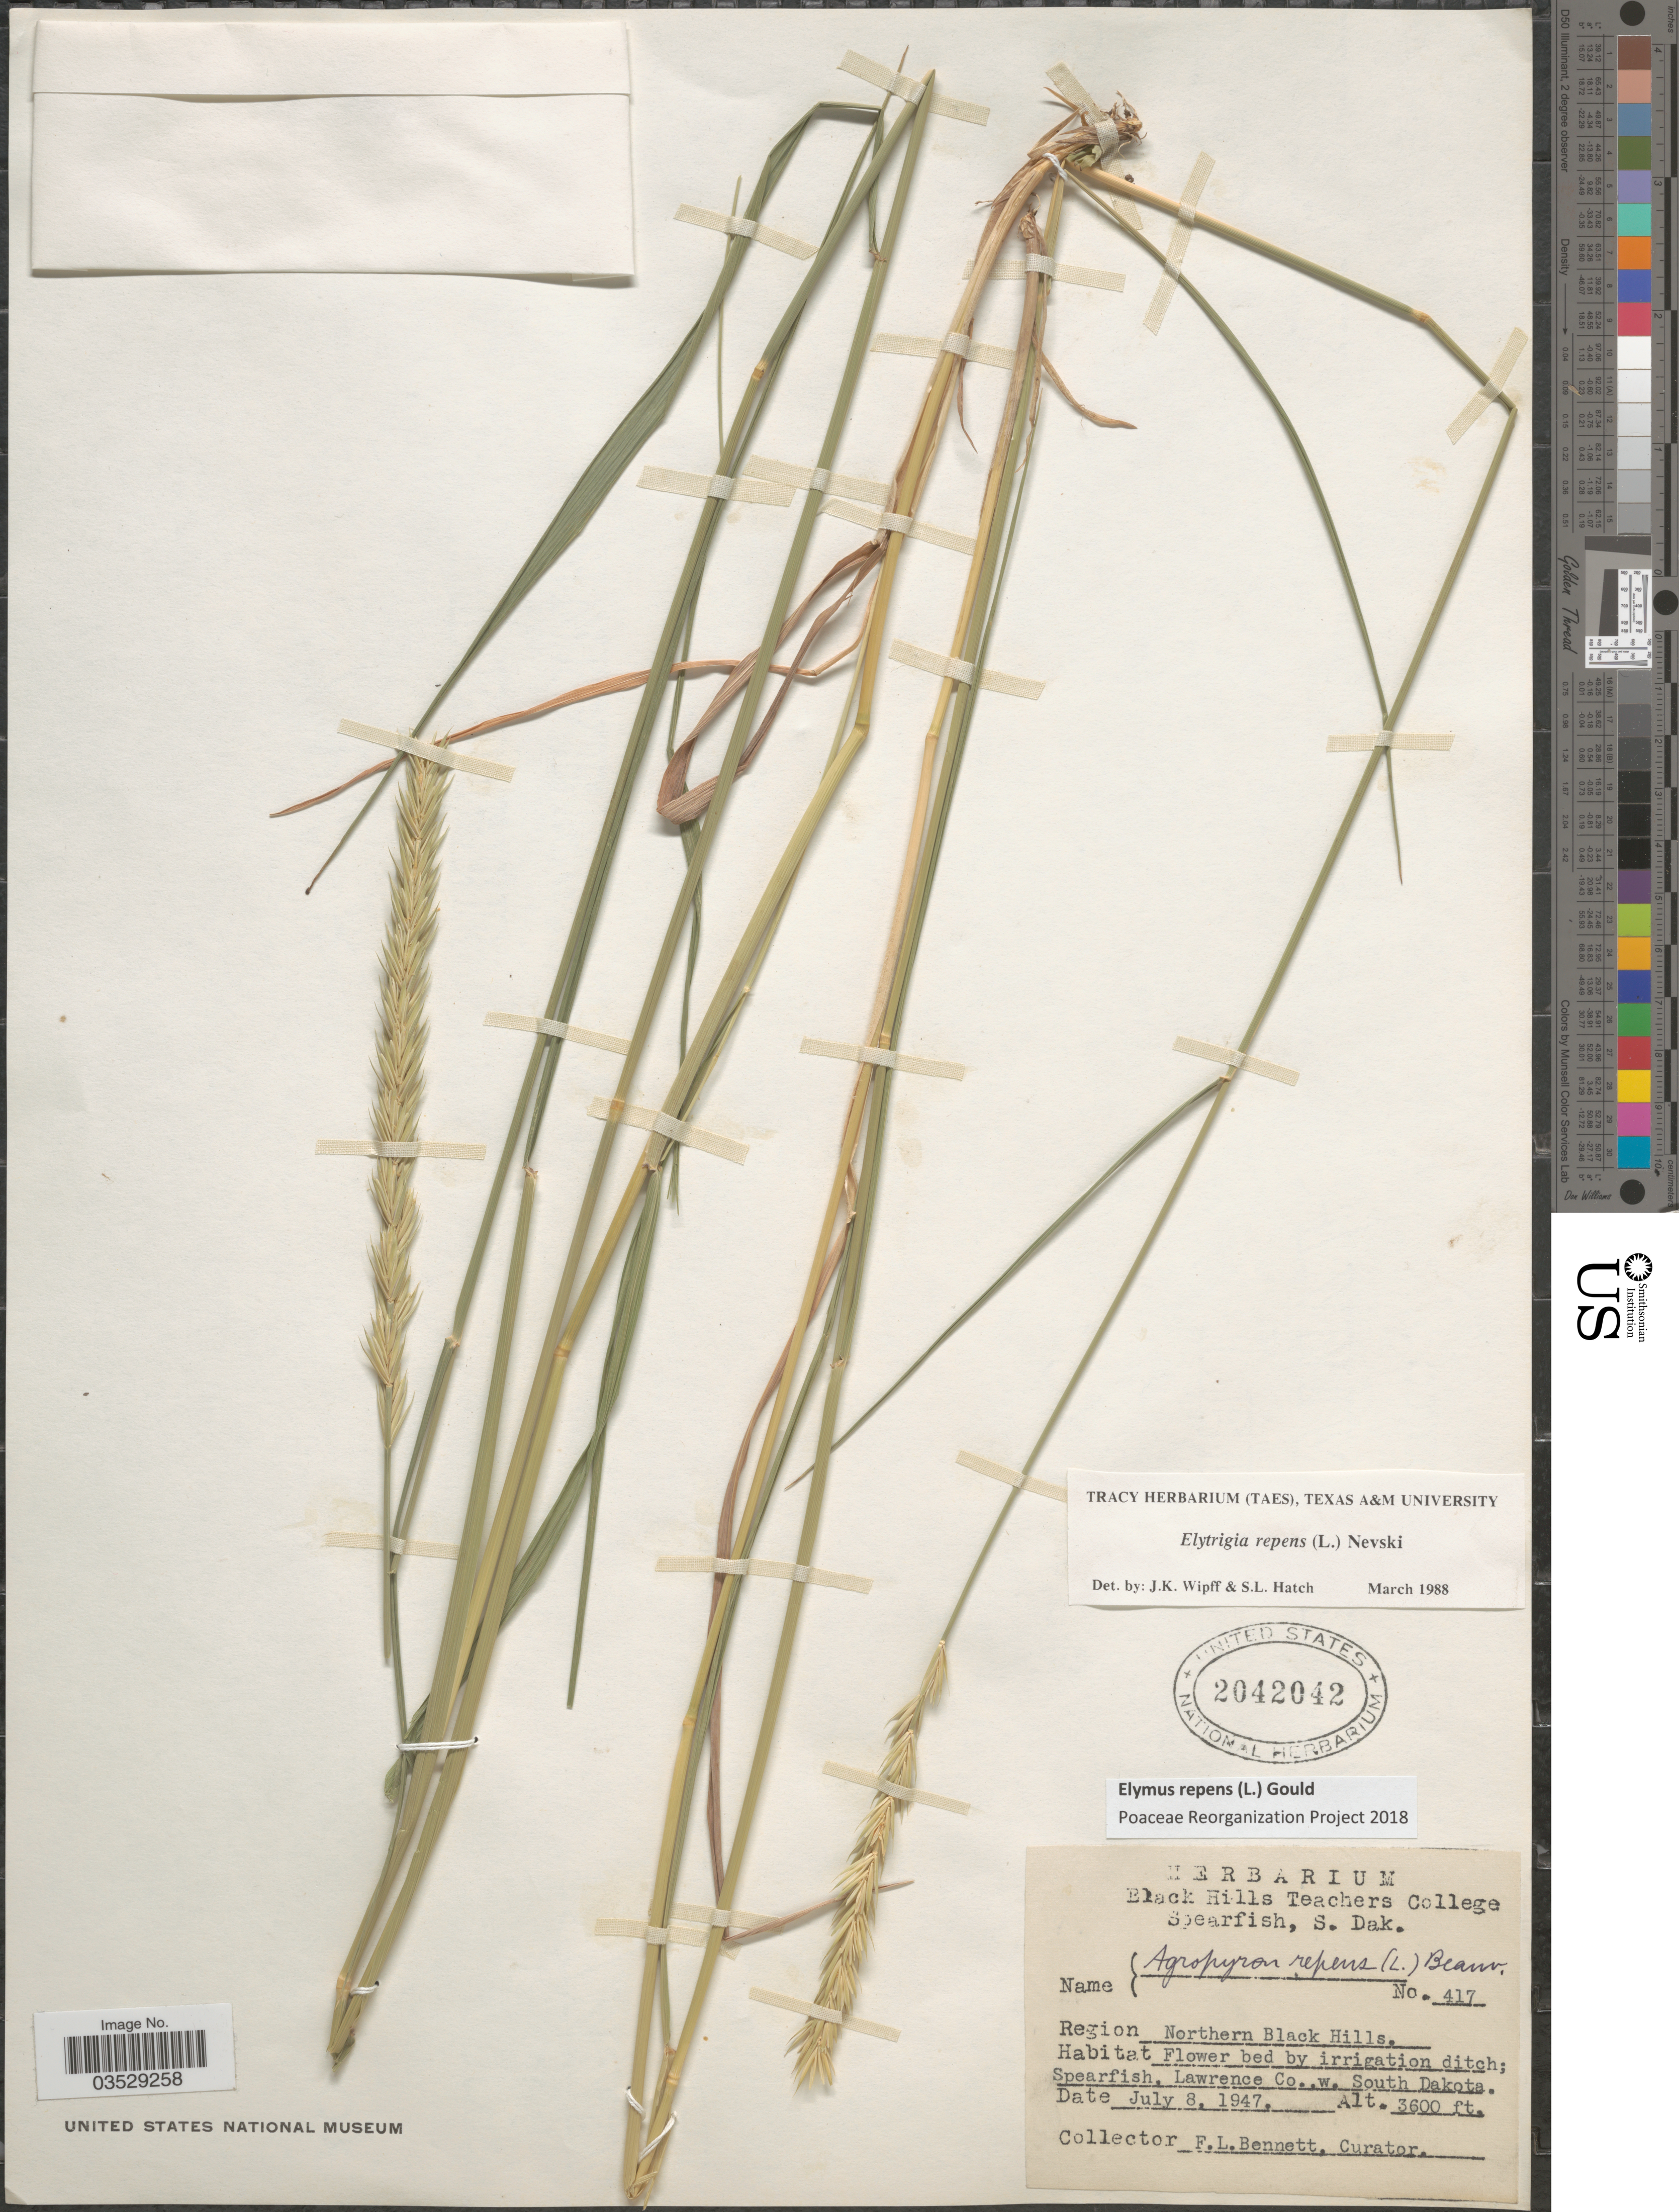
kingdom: Plantae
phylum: Tracheophyta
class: Liliopsida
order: Poales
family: Poaceae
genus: Elymus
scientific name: Elymus repens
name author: (L.) Gould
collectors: F. Bennett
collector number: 417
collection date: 1947-07-08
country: United States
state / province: South Dakota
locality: Region Northern Black Hills. Flower bed by irrigation ditch; Spearfish, Lawrence Co., w. South Dakota.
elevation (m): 1097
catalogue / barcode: US 2042042